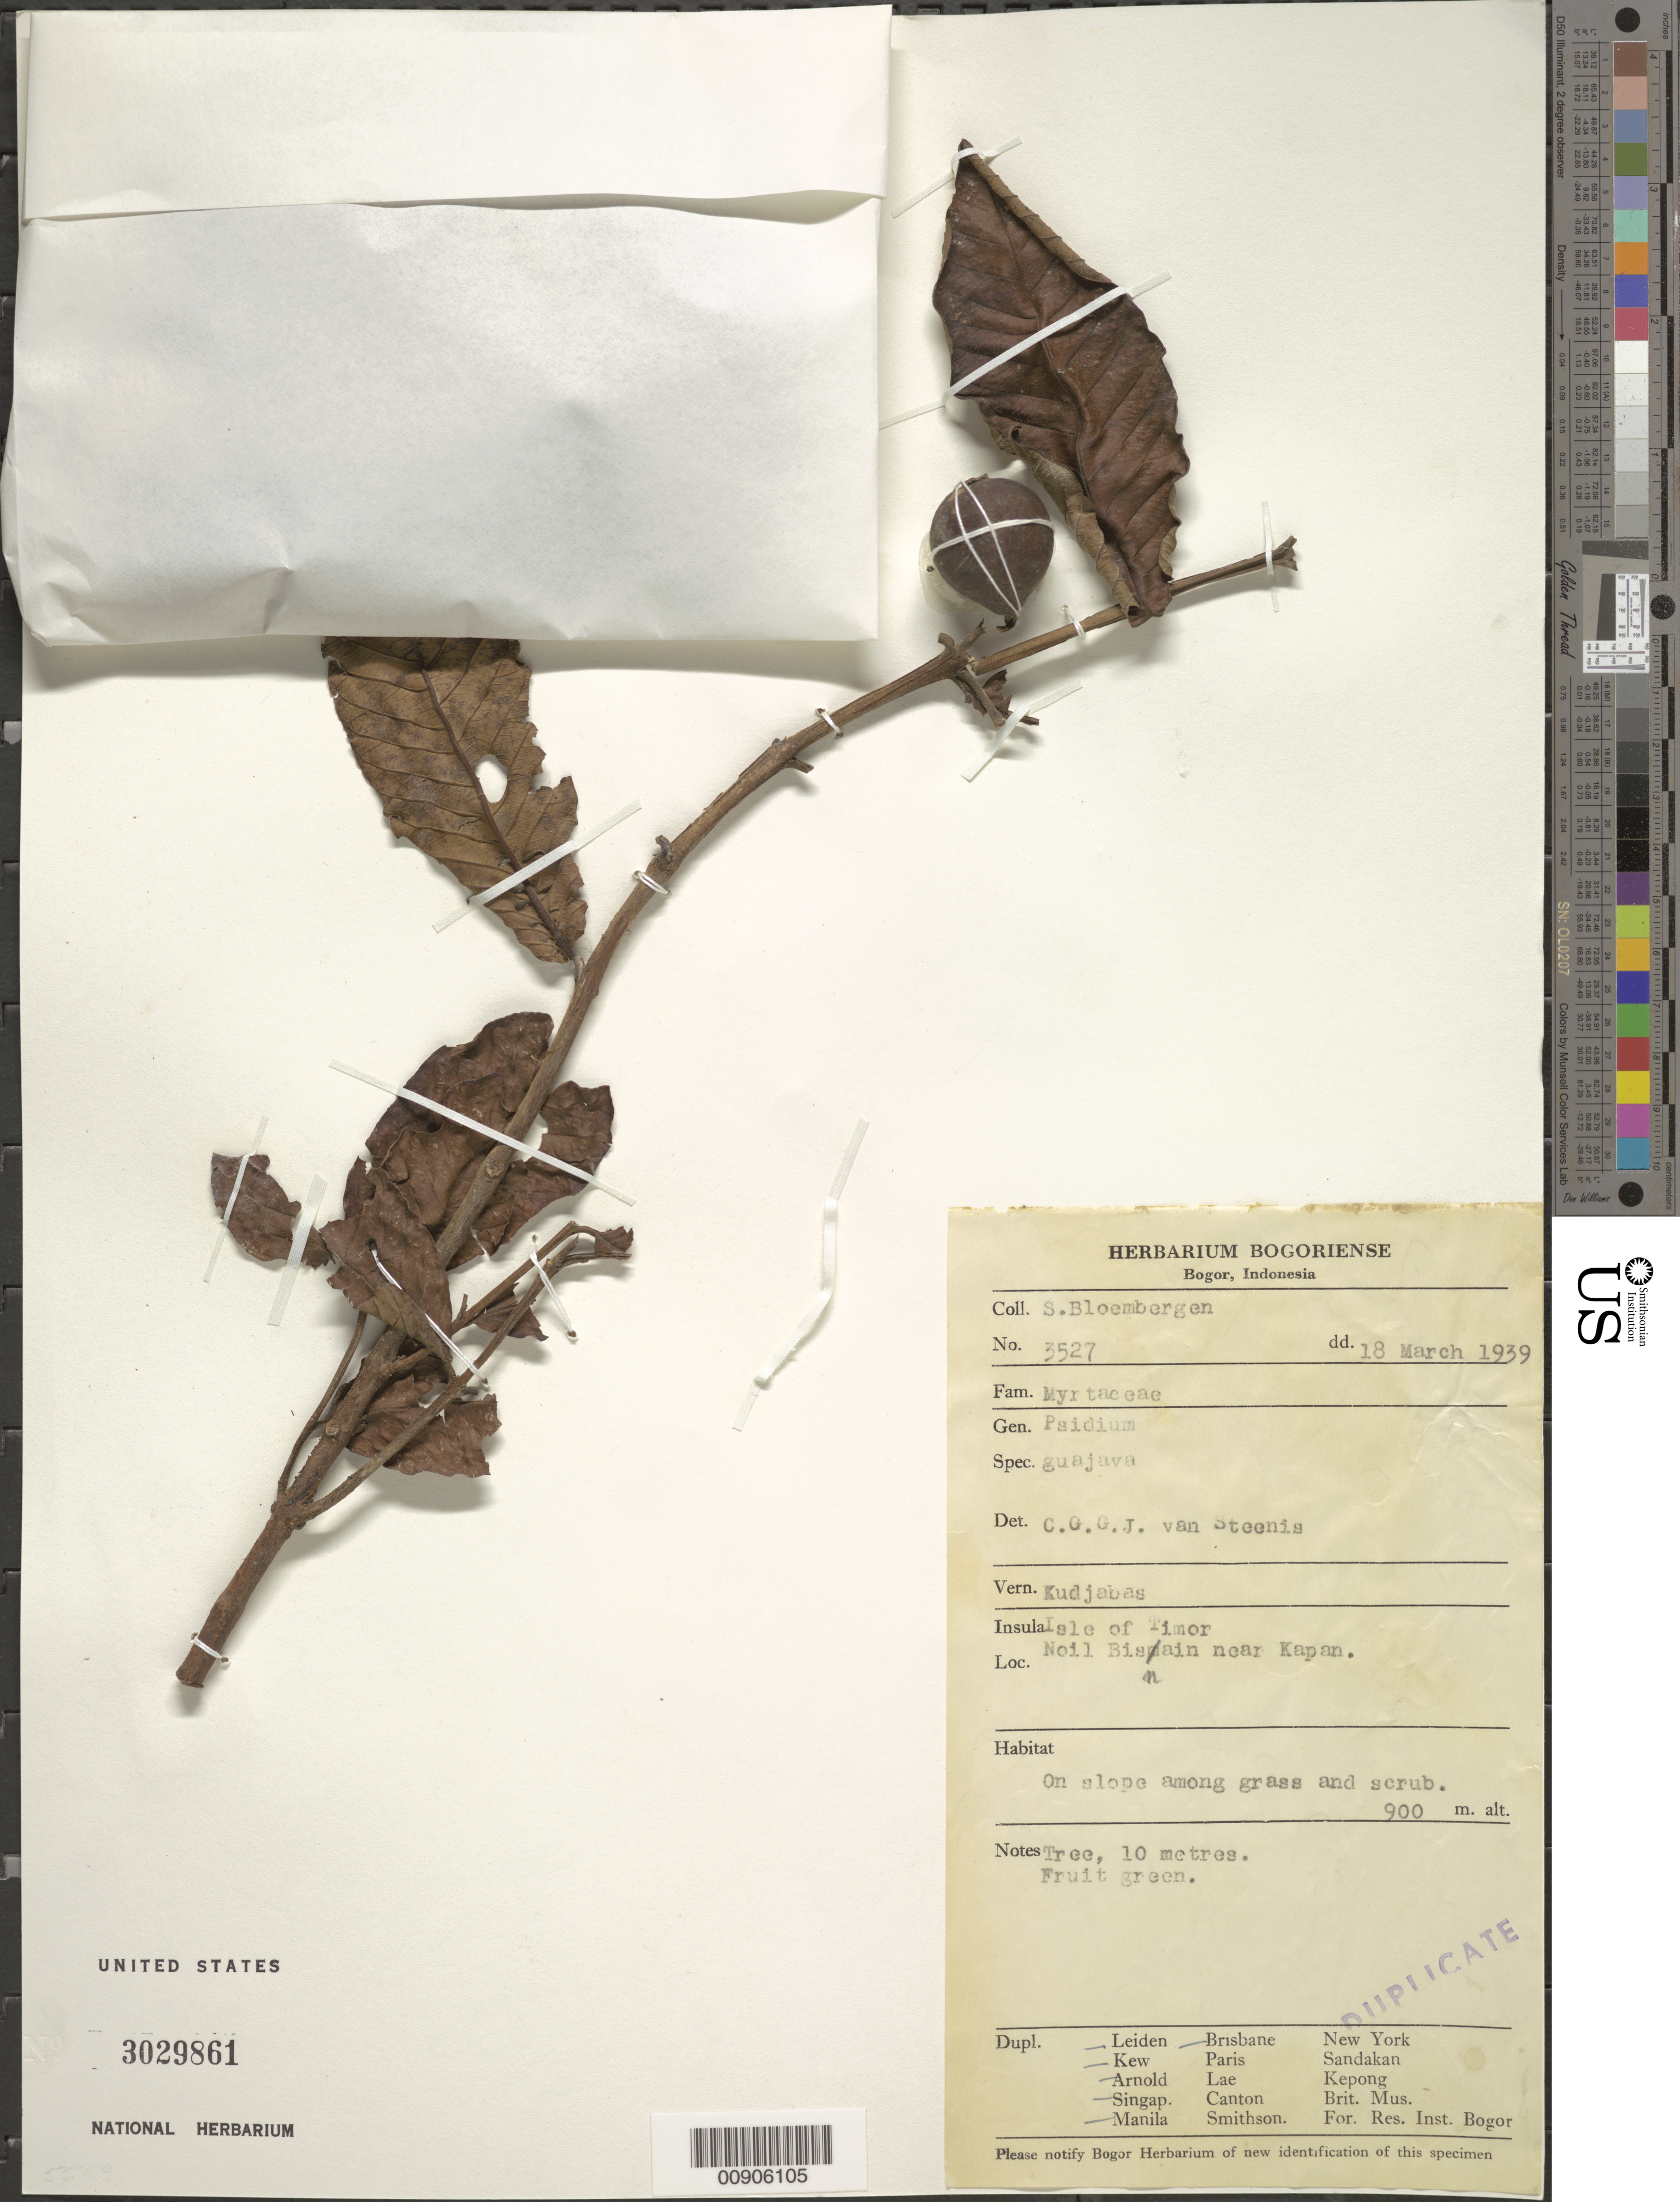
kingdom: Plantae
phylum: Tracheophyta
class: Magnoliopsida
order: Myrtales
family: Myrtaceae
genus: Psidium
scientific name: Psidium guajava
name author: L.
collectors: S. Bloembergen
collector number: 3527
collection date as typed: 18 Mar 1939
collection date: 1939-03-18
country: Indonesia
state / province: Nusa Tenggara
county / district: Nusa Tenggara Timur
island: Timor I.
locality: Bogor, Noil Bidnain near Kapan.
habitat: On slope among grass and scrub.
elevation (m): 900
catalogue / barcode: US 3029861